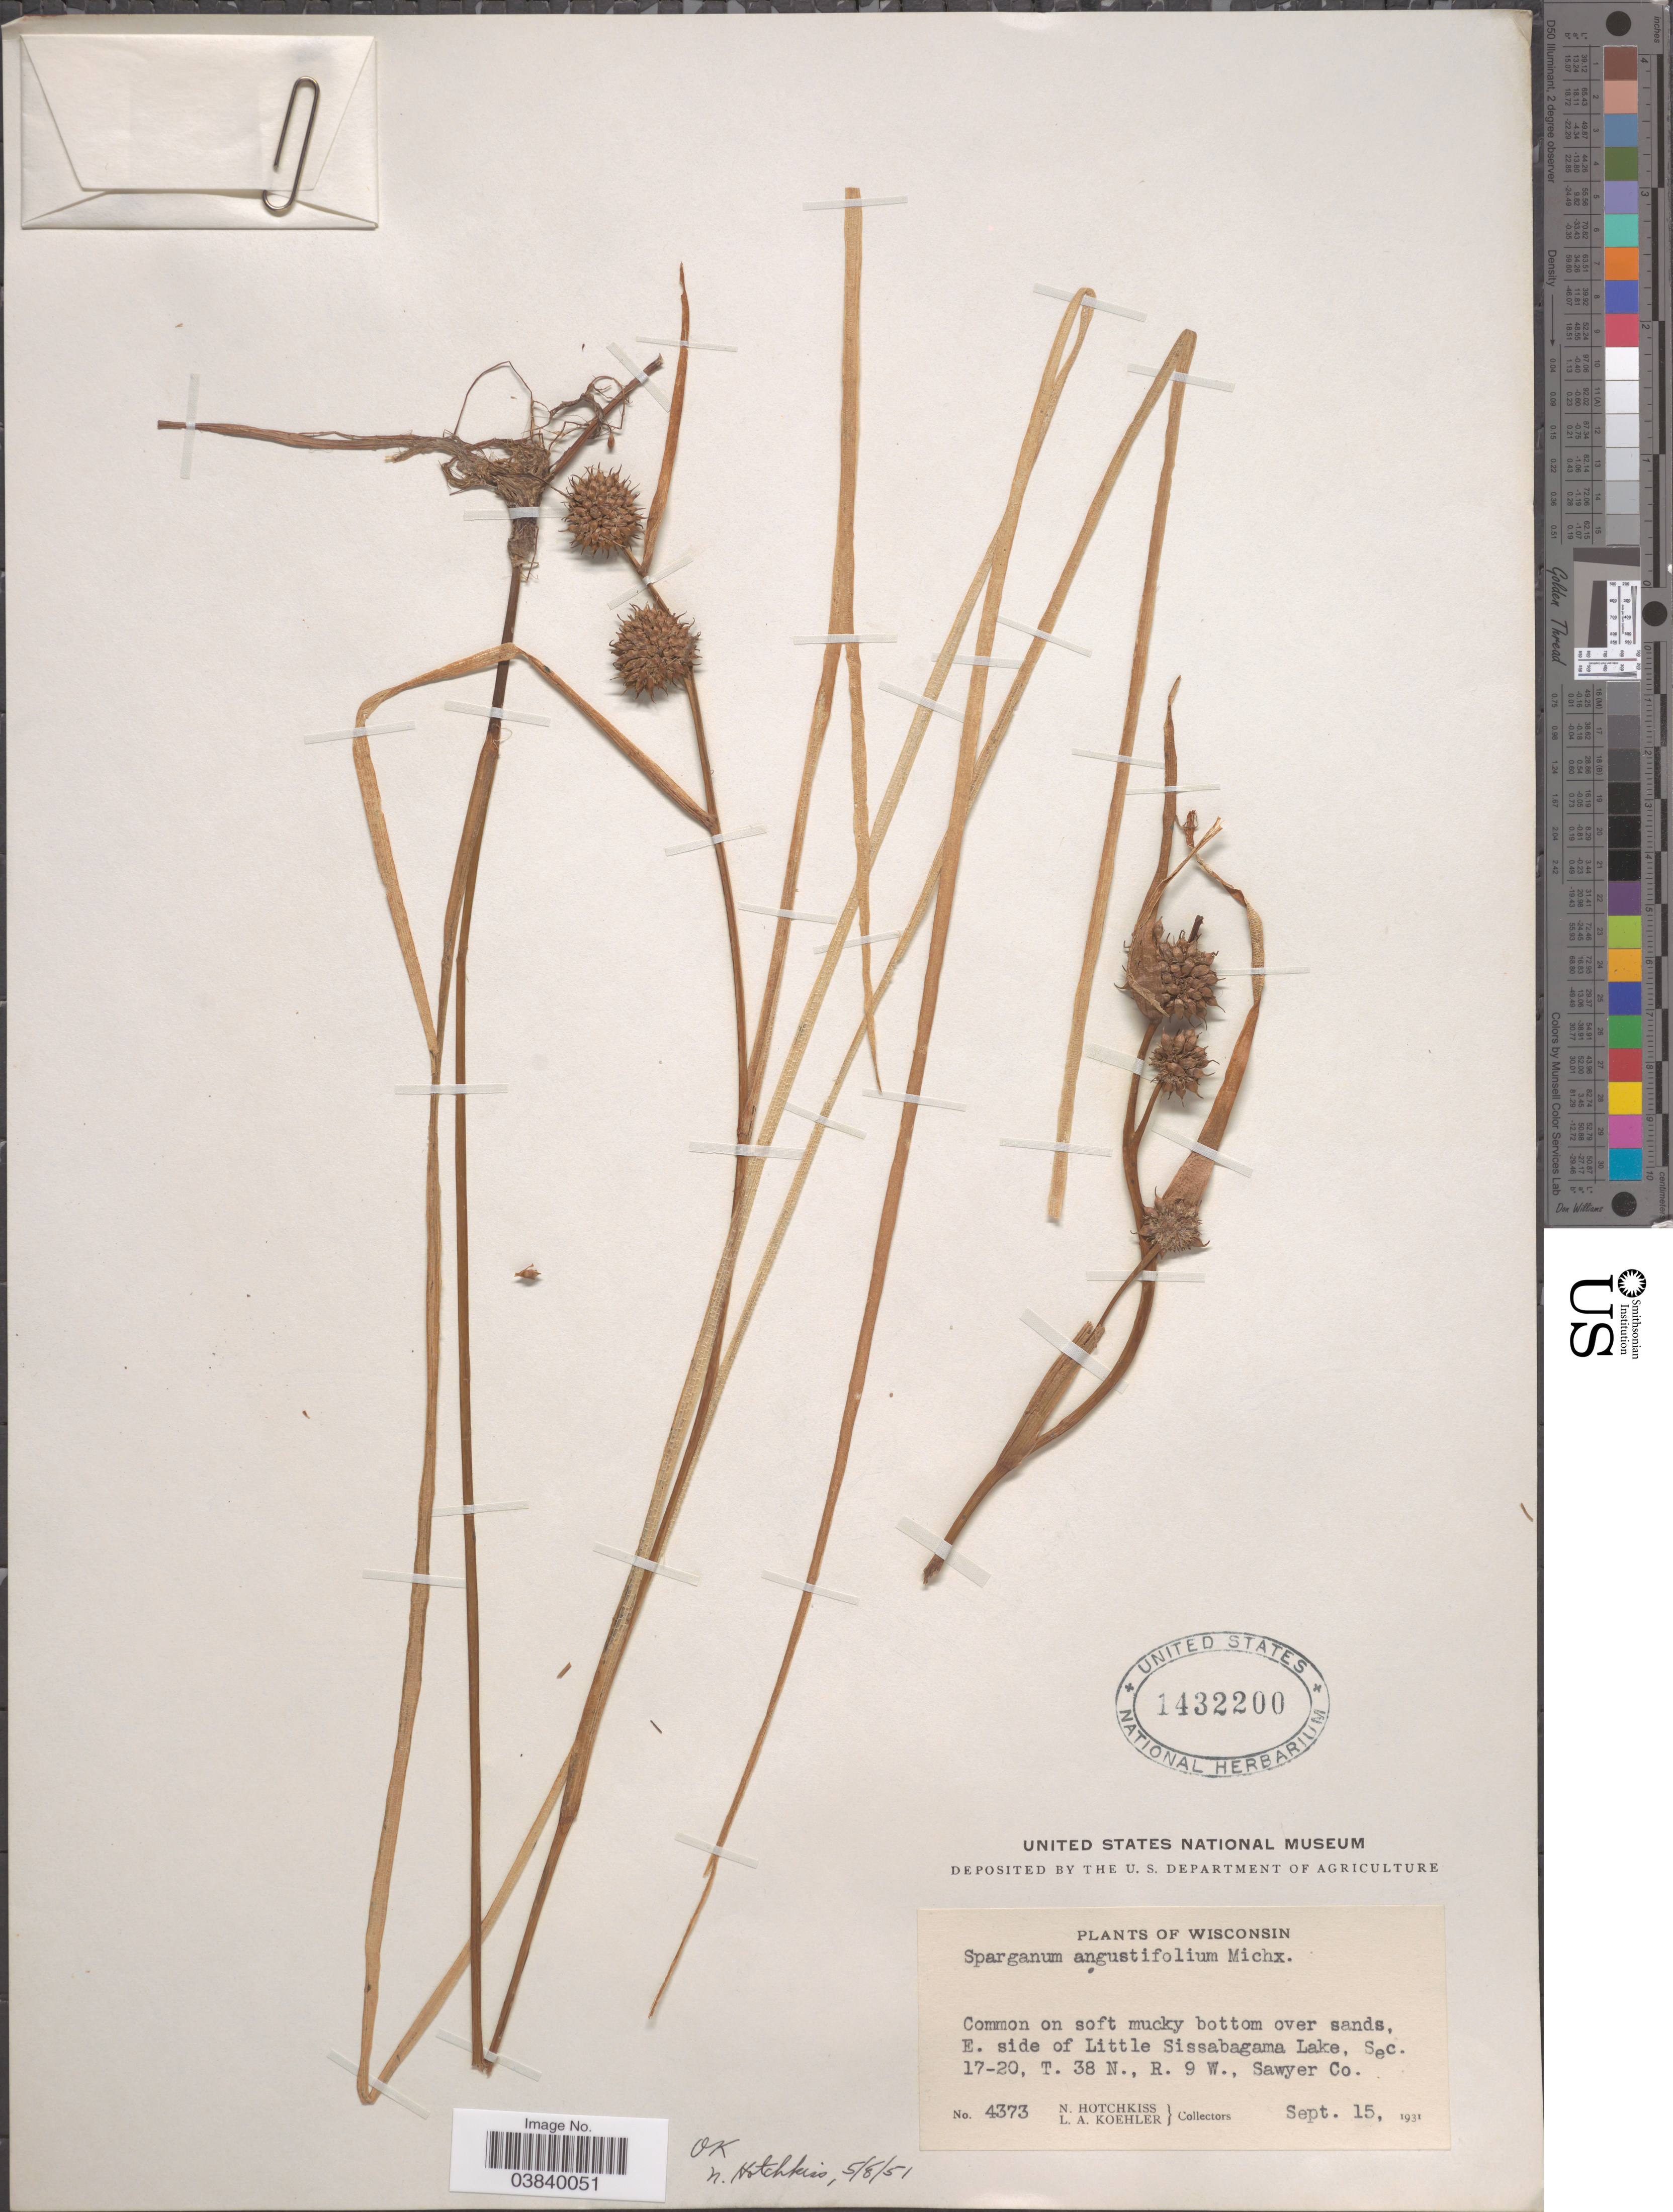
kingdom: Plantae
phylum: Tracheophyta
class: Liliopsida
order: Poales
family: Typhaceae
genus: Sparganium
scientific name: Sparganium angustifolium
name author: Michx.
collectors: N. Hotchkiss & L. Koehler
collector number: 4373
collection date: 1931-09-15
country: United States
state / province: Wisconsin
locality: E. side of Little Sissabagama Lake, Sec. 17-20, T. 38 N., R. 9 W., Sawyer Co.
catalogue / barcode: US 1432200